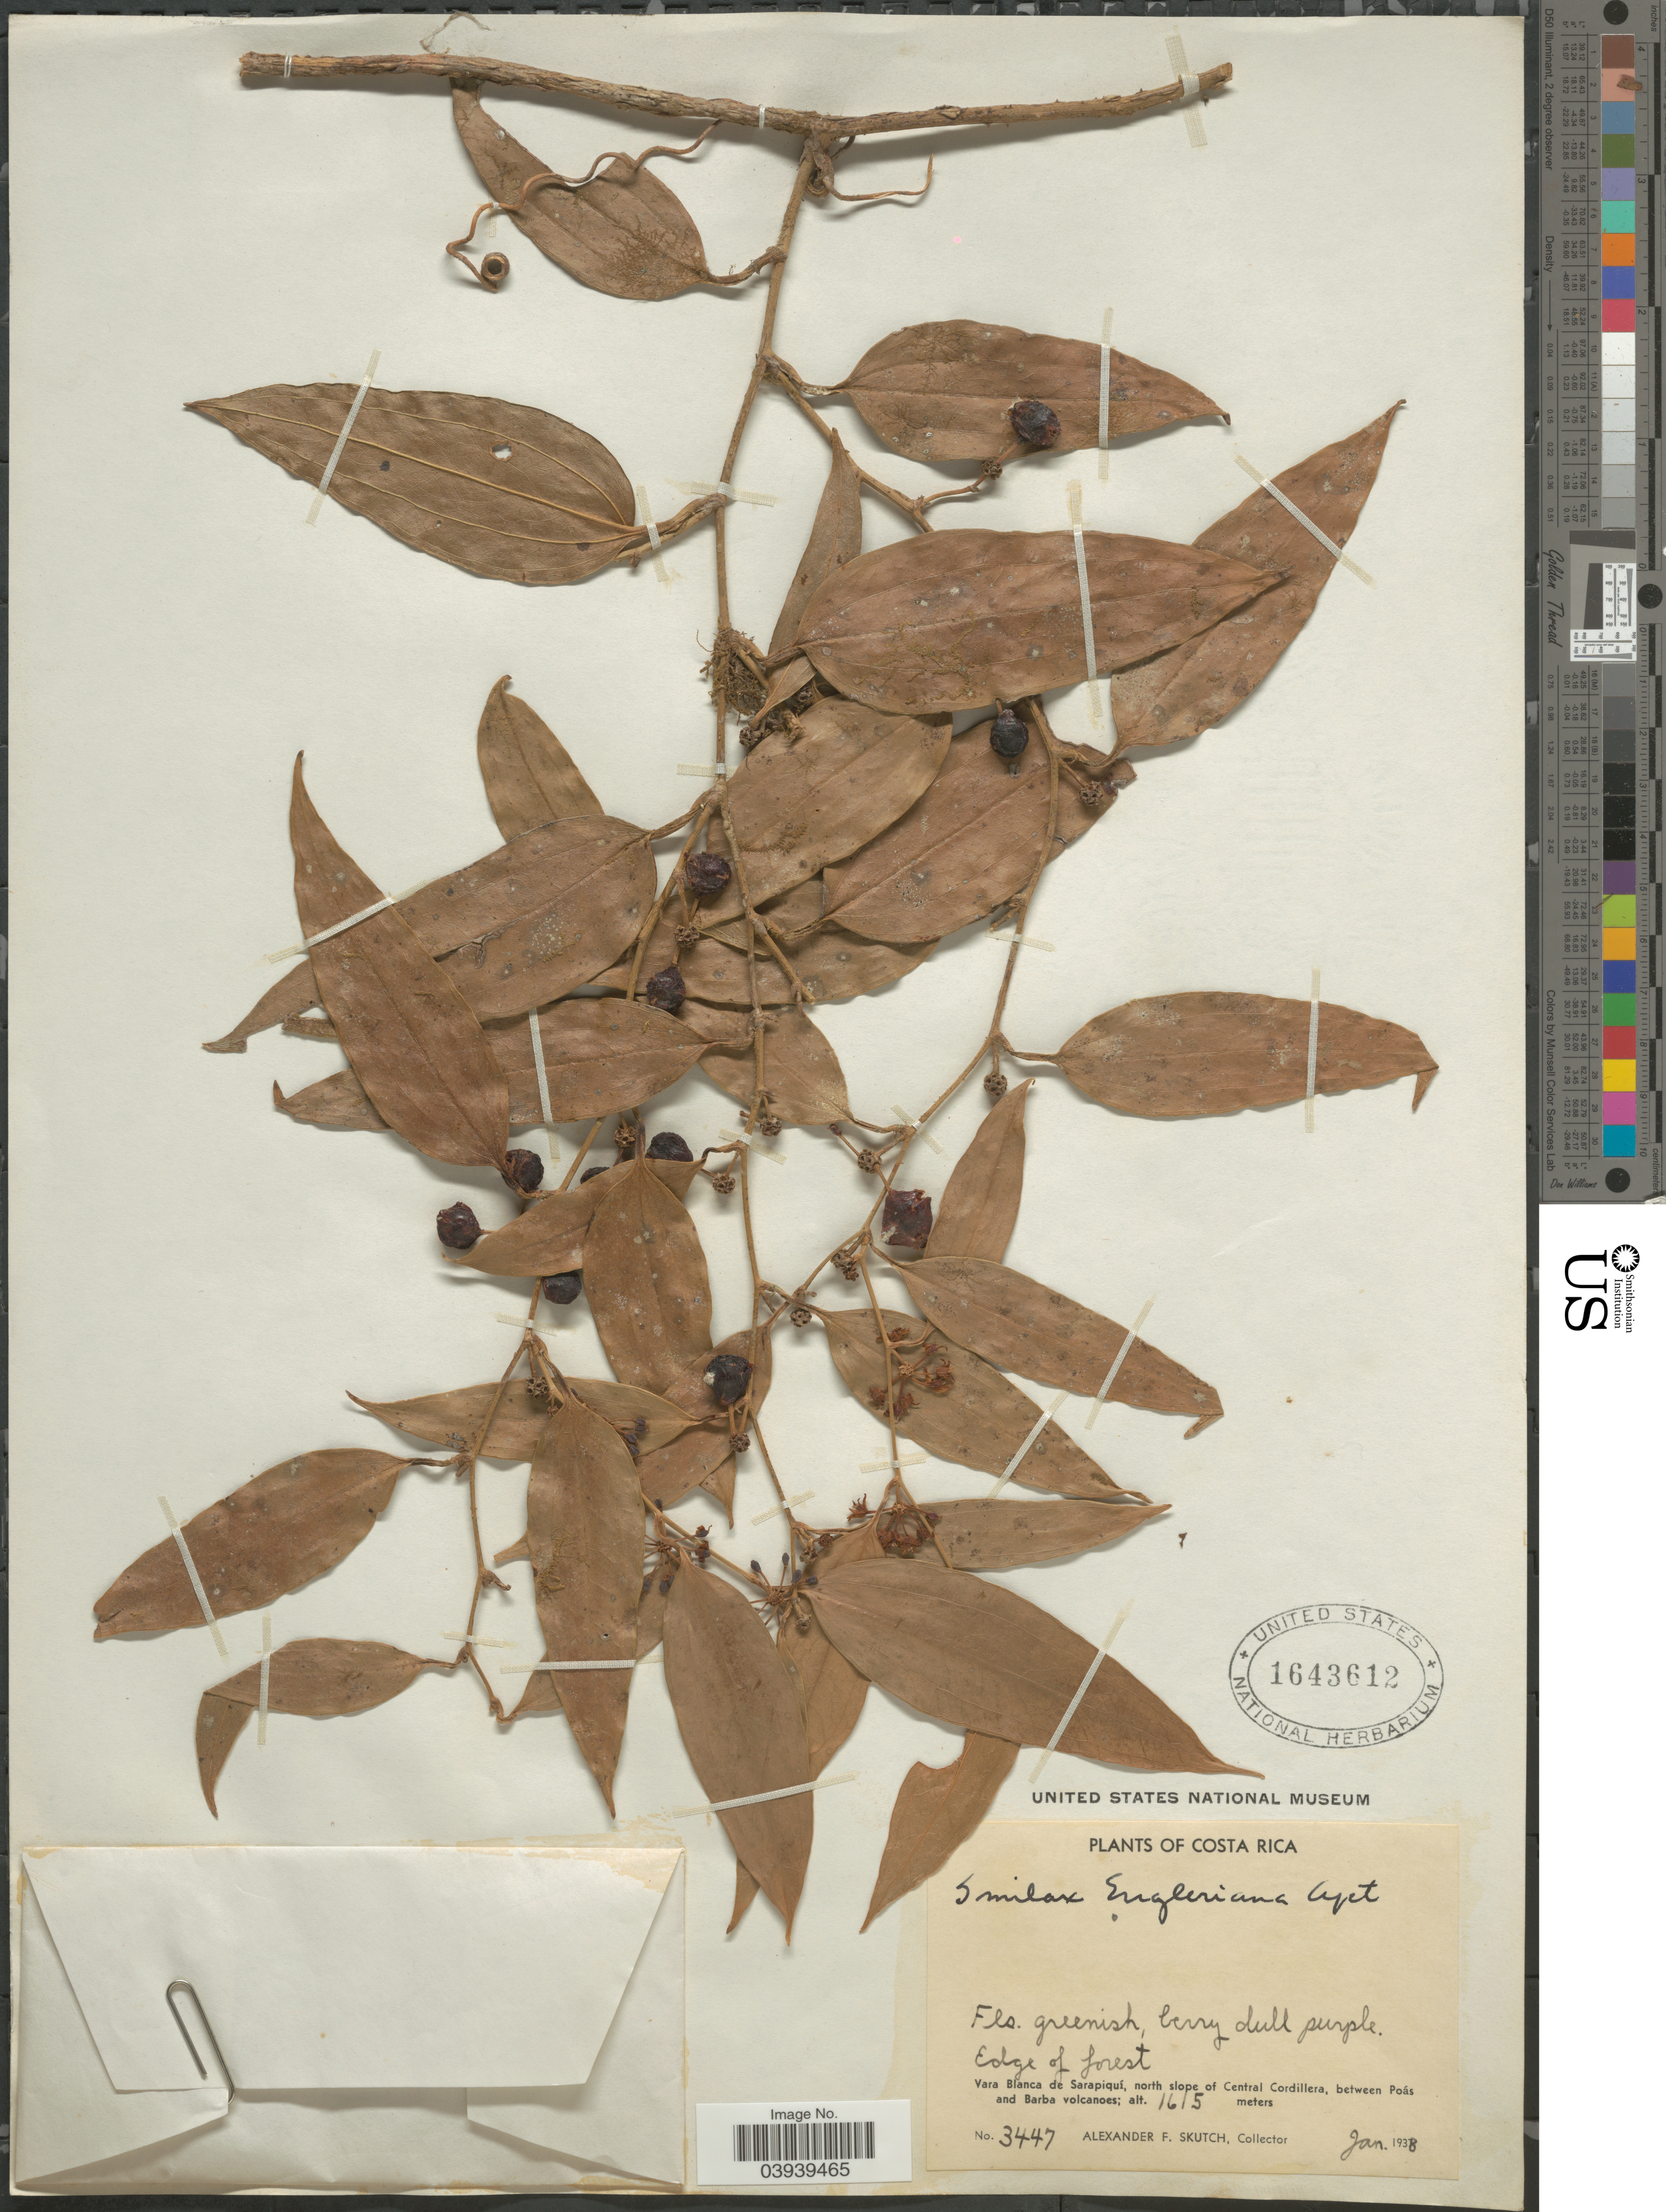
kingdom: Plantae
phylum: Tracheophyta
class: Liliopsida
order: Liliales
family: Smilacaceae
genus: Smilax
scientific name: Smilax engleriana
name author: F.W. Apt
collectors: A. F. Skutch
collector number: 3447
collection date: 1938-01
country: Costa Rica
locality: Vara Blanca de Sarapiquí, north slope of Central Cordillera, between Poás and Barba volcanoes.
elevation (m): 1615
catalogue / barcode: US 1643612